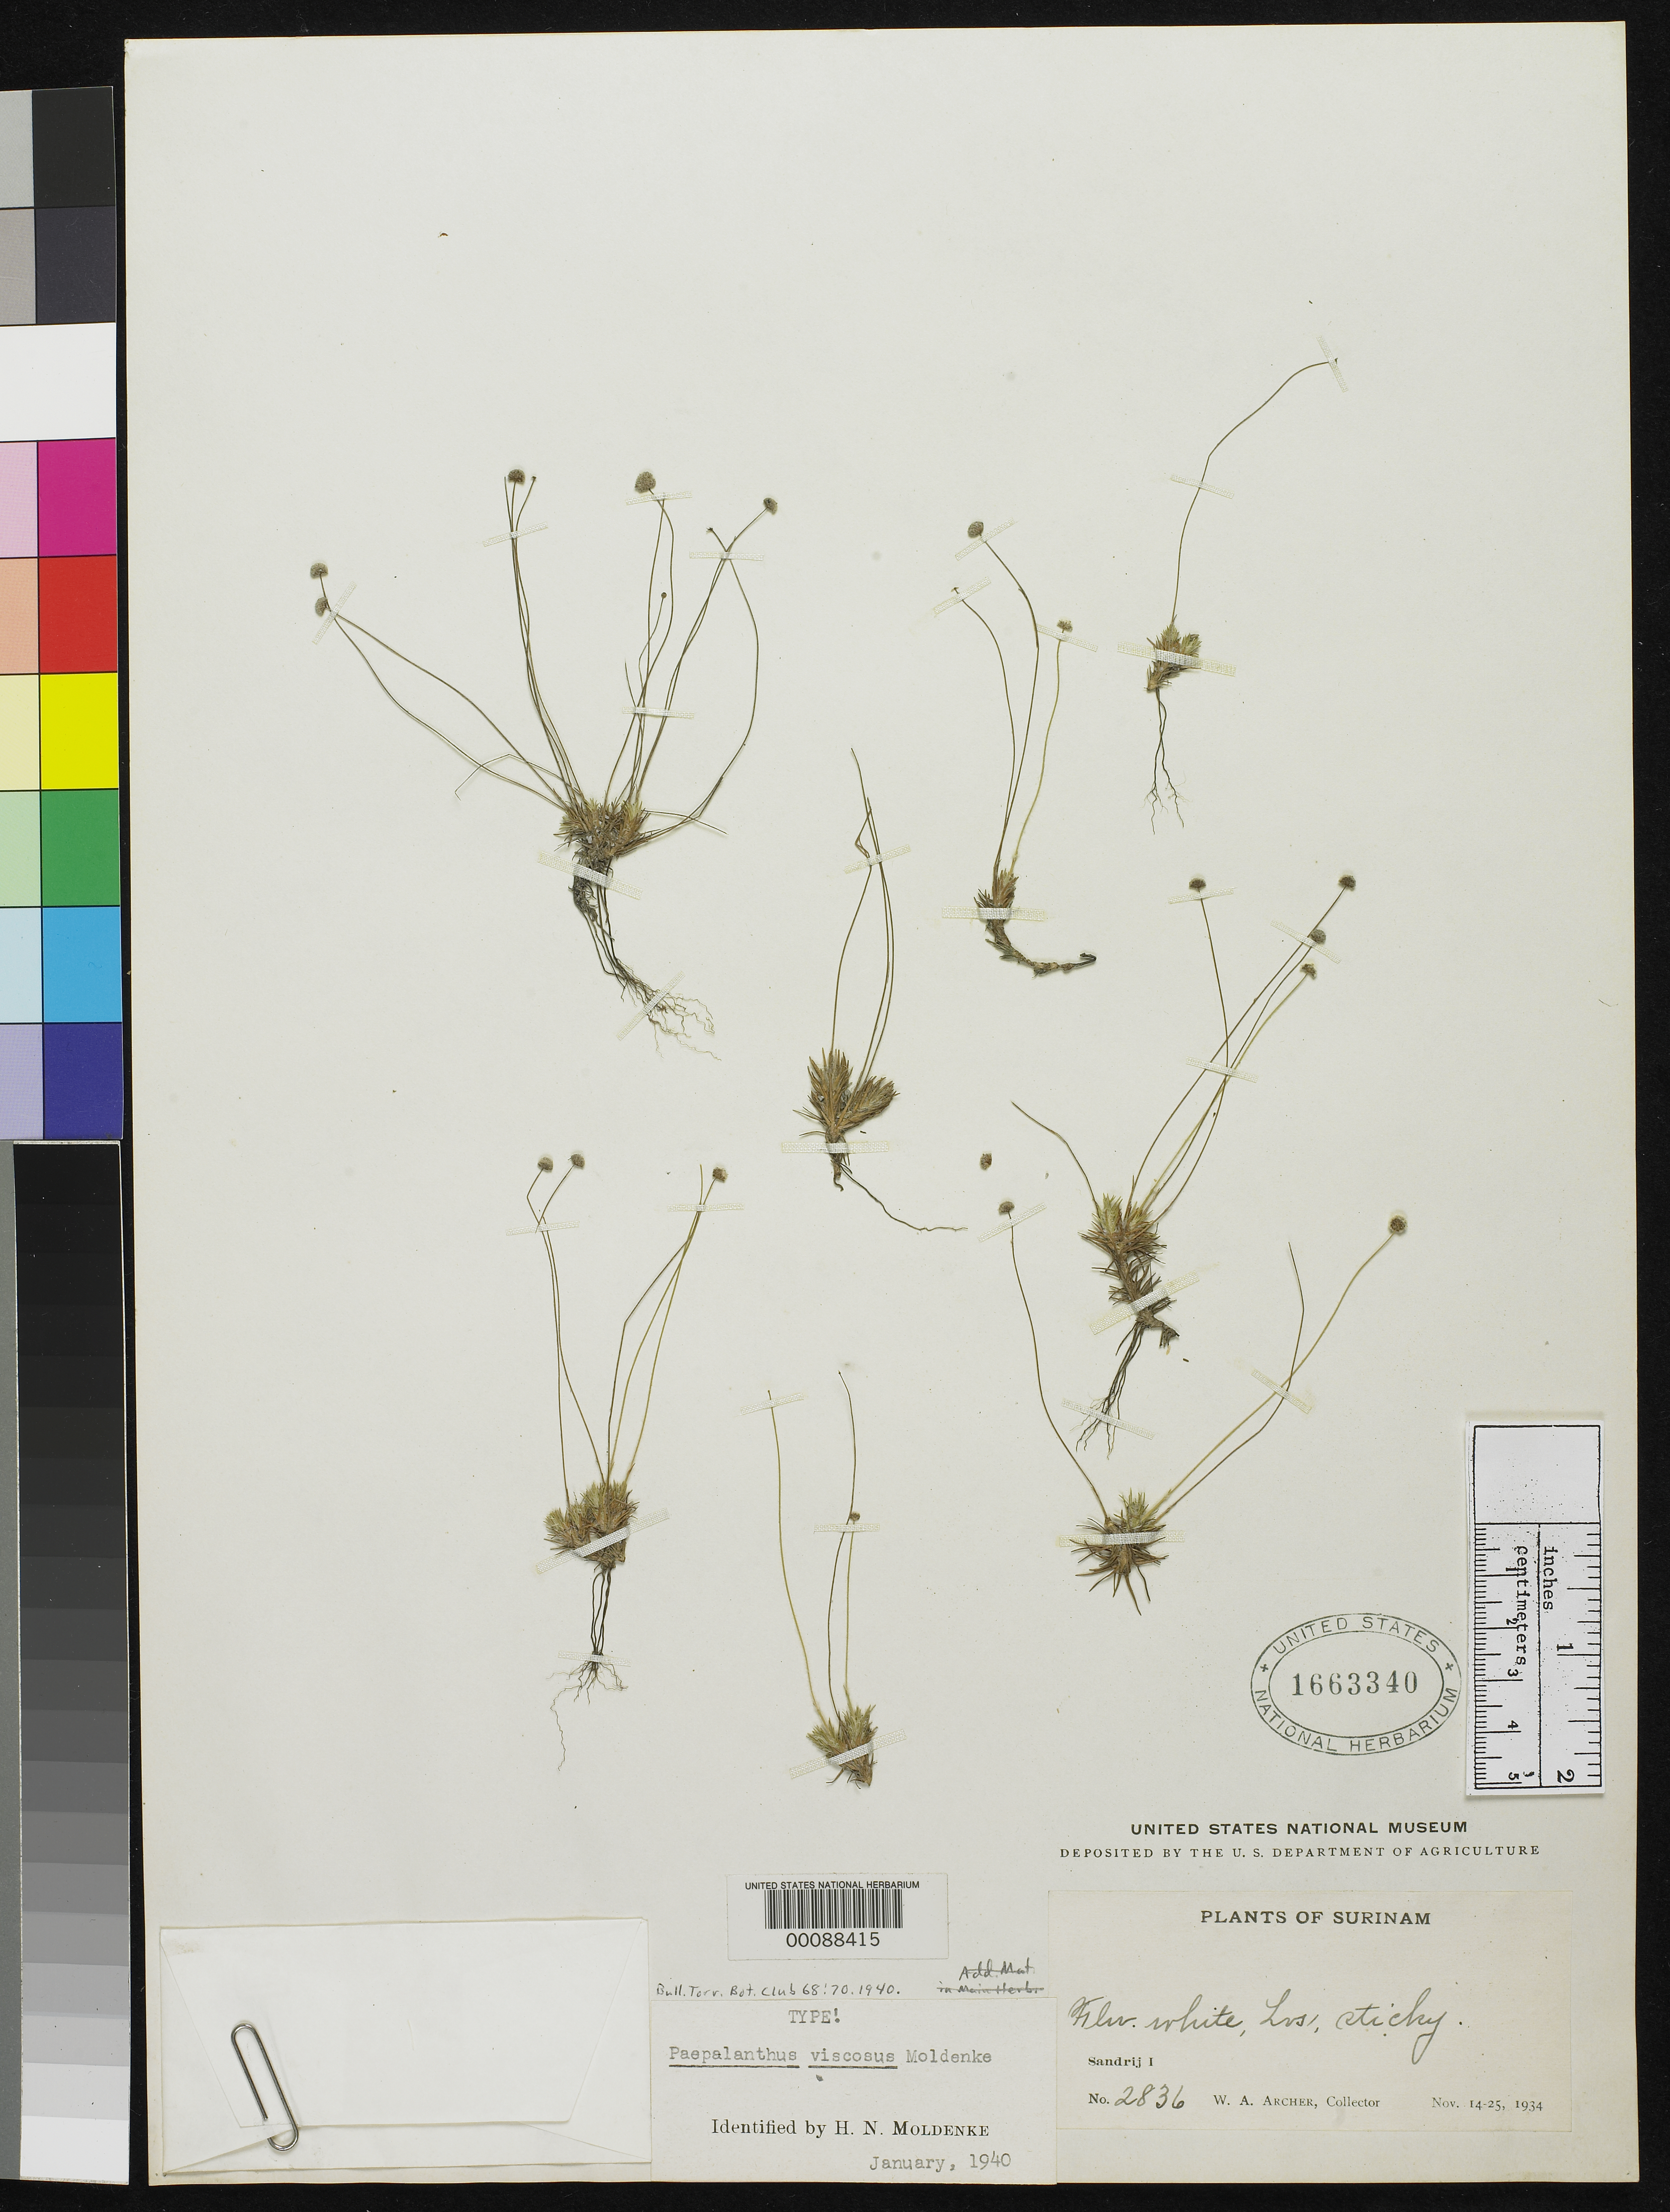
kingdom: Plantae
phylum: Tracheophyta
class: Liliopsida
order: Poales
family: Eriocaulaceae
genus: Paepalanthus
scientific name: Paepalanthus viscosus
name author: Moldenke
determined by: Moldenke, H. N.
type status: Holotype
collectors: W. A. Archer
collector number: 2836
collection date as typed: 14 Nov 1934 to 25 Nov 1934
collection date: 1934-11-14/1934-11-25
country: Suriname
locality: Sandrij I.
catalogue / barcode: US 1663340